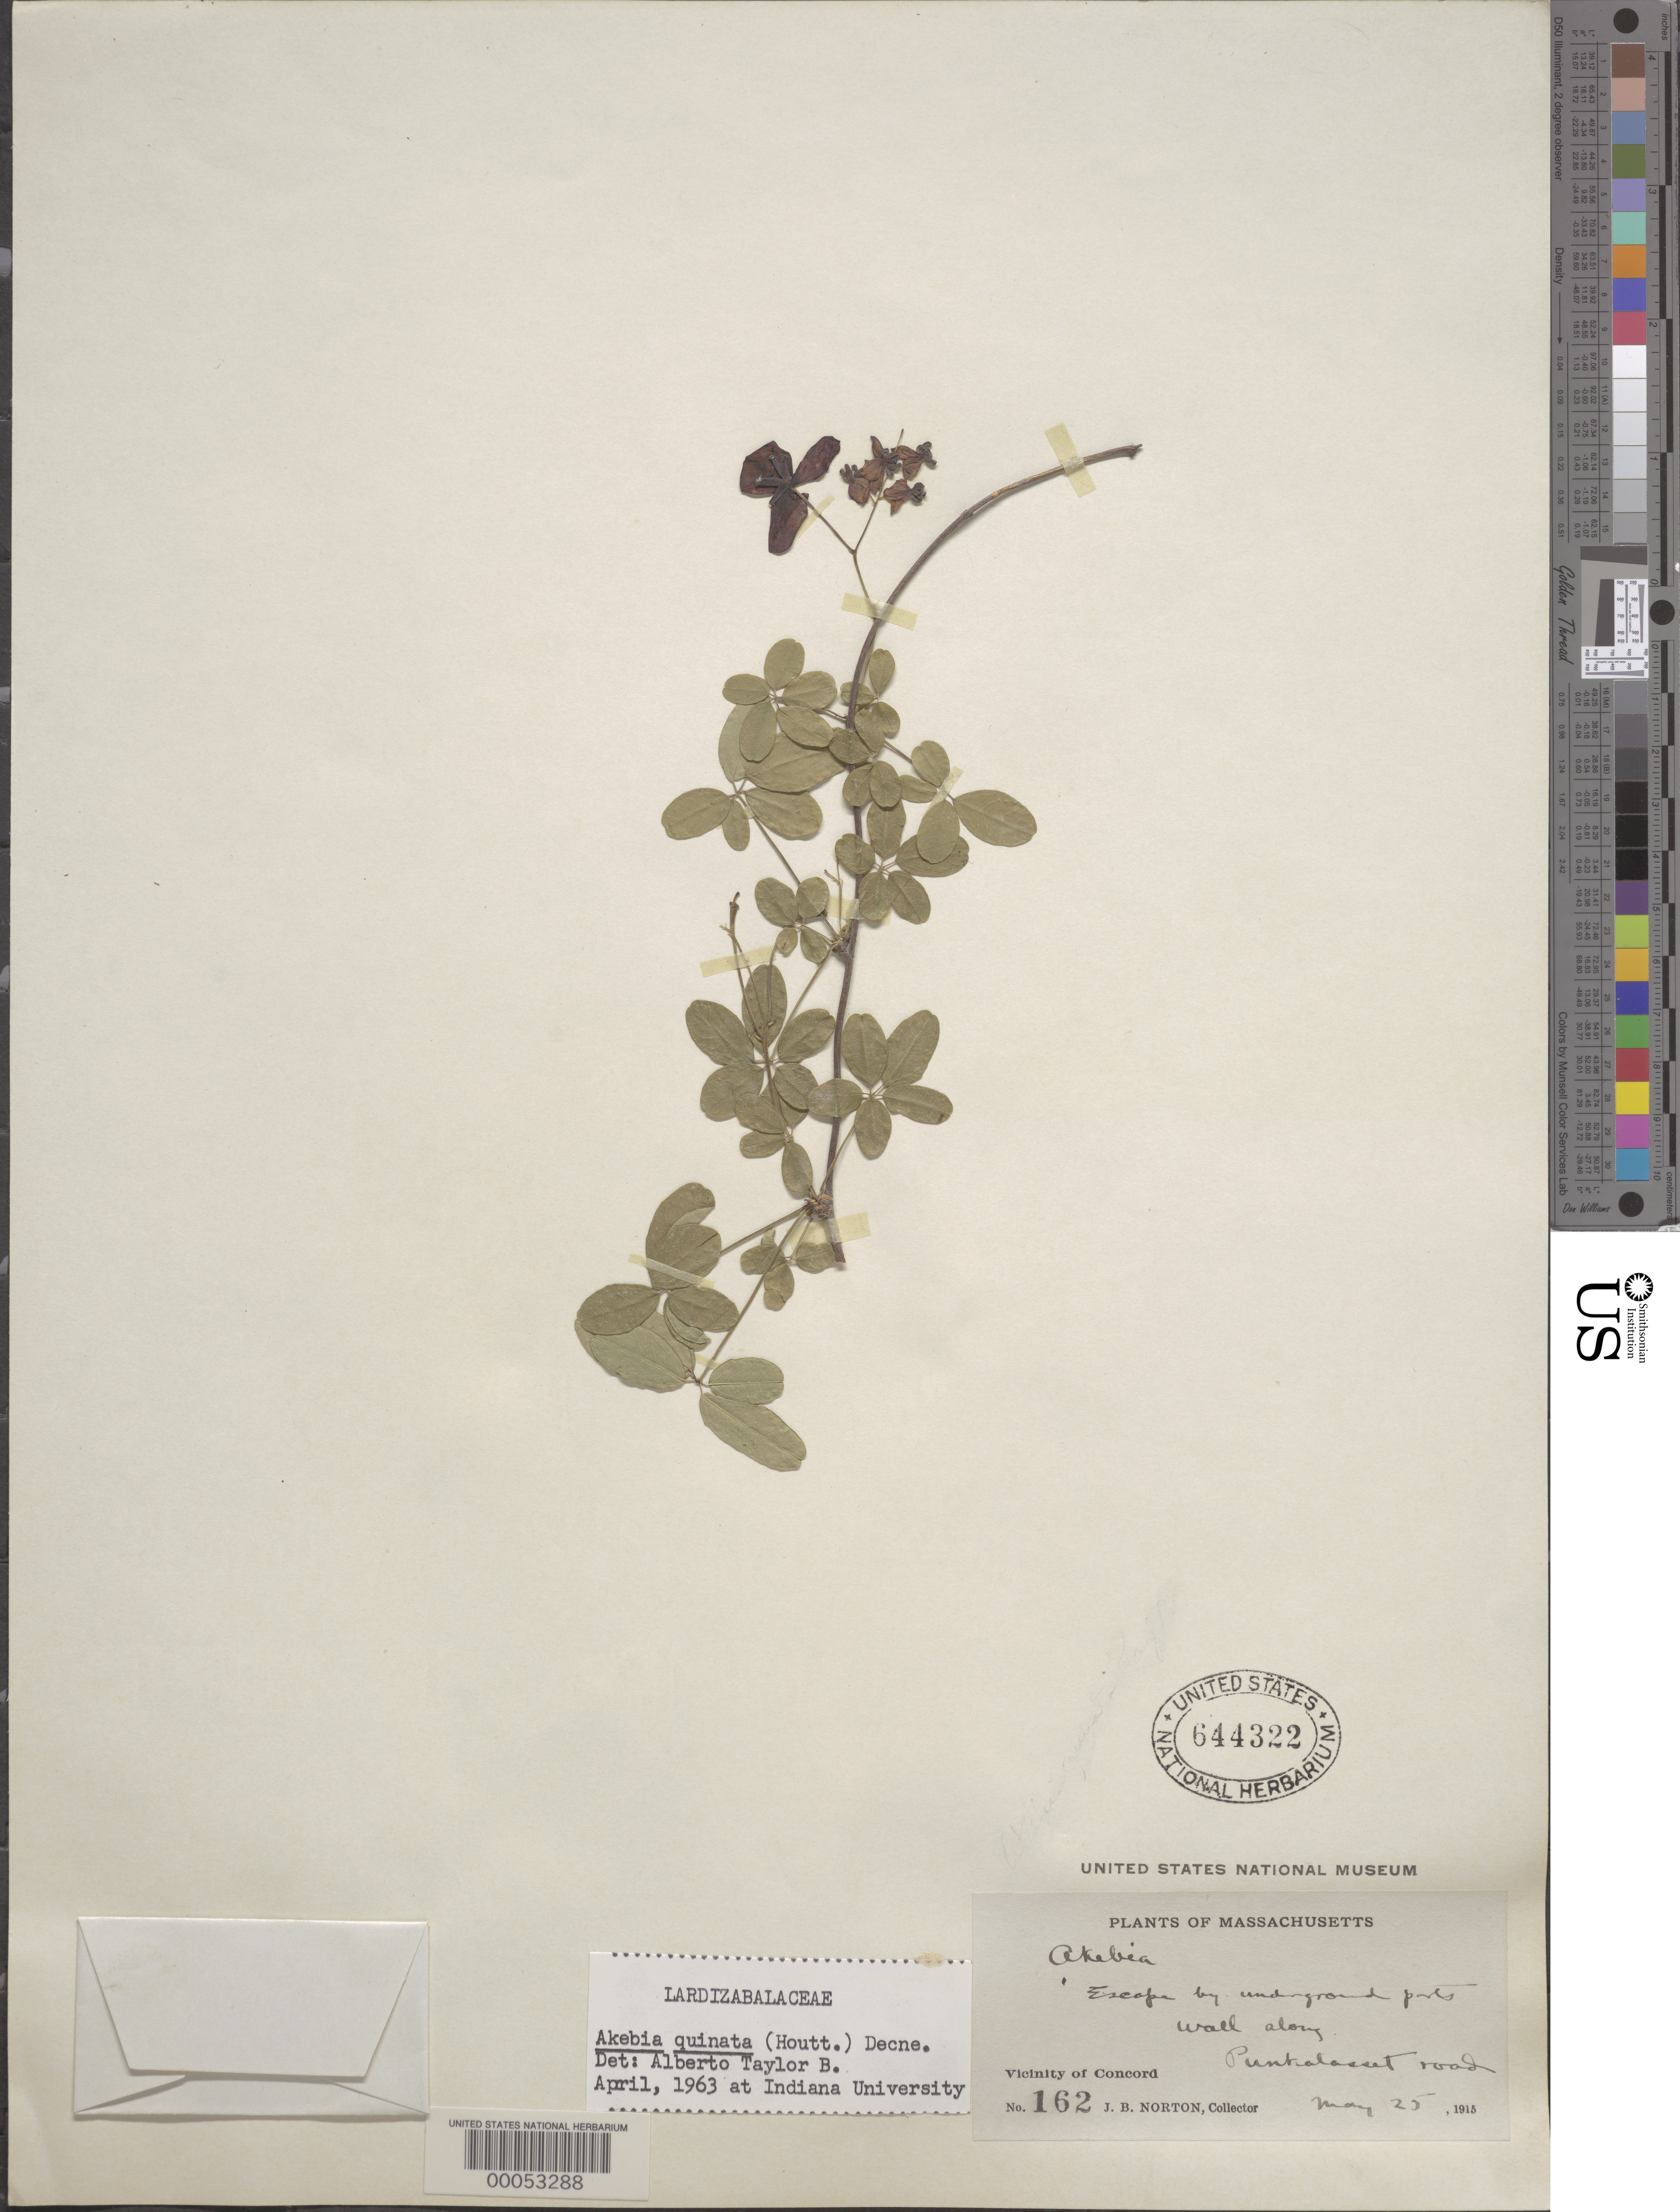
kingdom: Plantae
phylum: Tracheophyta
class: Magnoliopsida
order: Ranunculales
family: Lardizabalaceae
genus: Akebia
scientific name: Akebia quinata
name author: (Houtt.) Decne.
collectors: J. Norton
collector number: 162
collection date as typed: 25 May 1915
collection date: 1915-05-25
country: United States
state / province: Massachusetts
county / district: Middlesex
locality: Concord punkatasset road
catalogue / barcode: US 644322